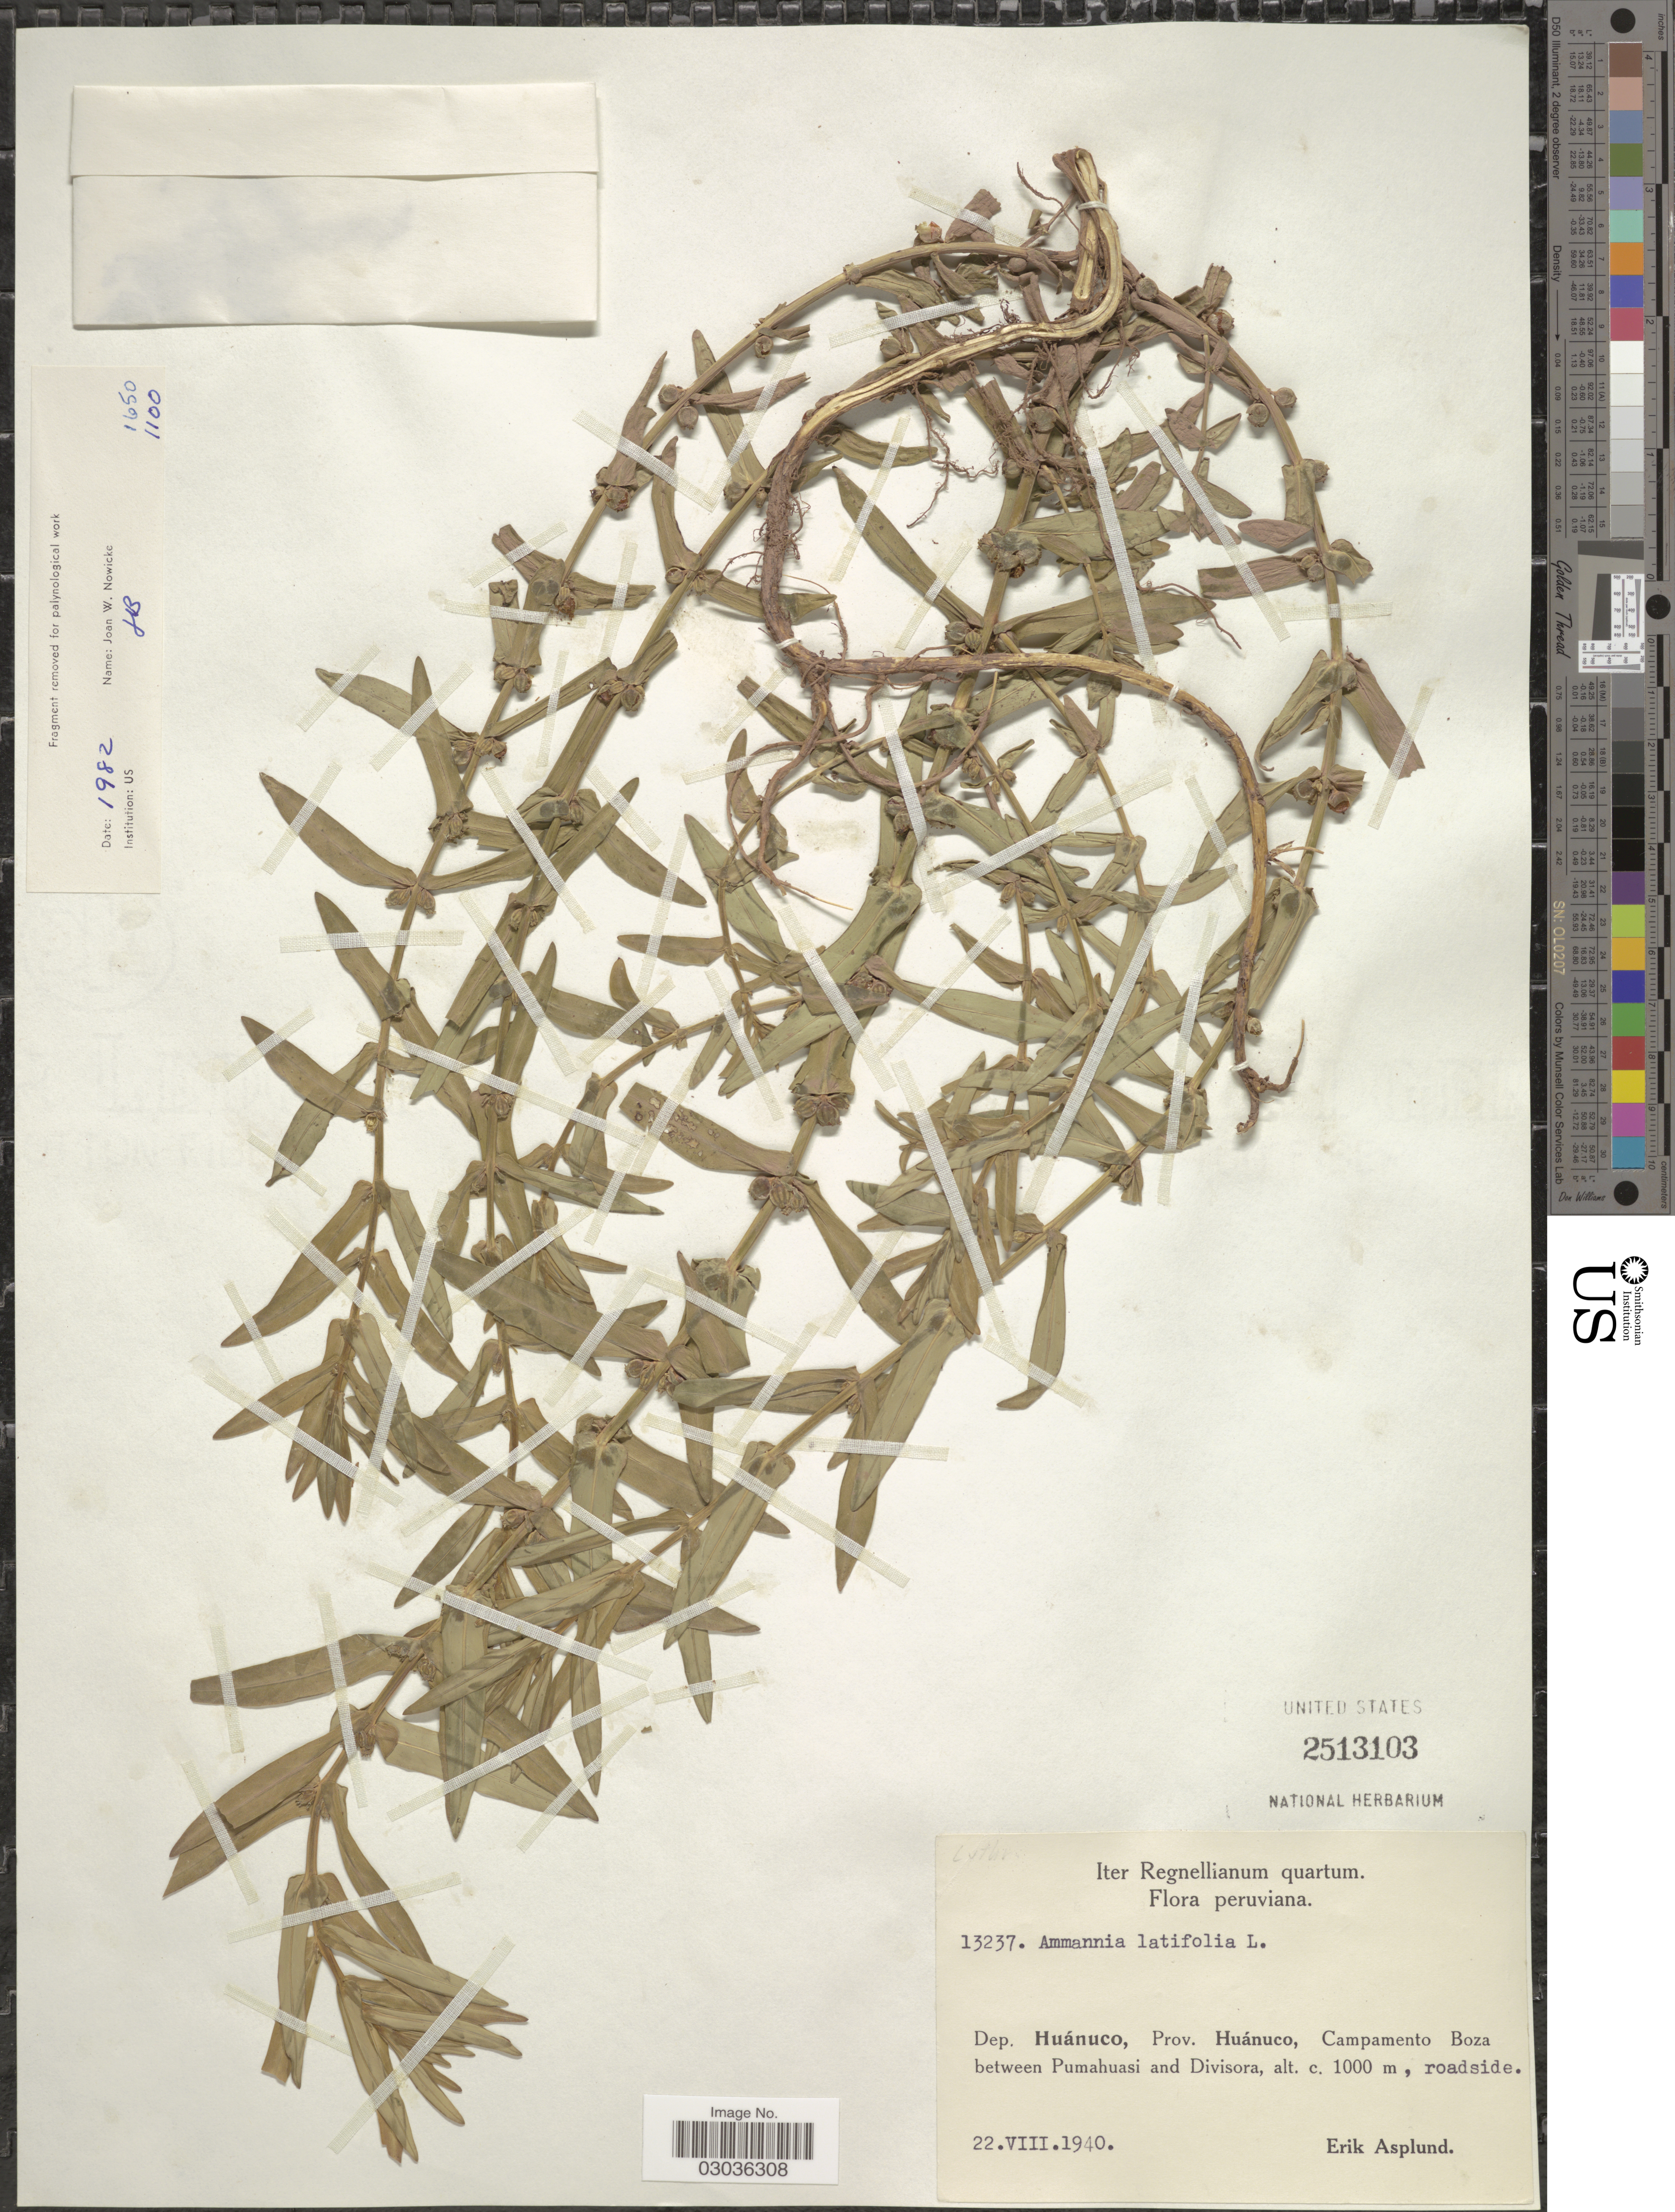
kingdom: Plantae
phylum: Tracheophyta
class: Magnoliopsida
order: Myrtales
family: Lythraceae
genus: Ammannia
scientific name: Ammannia latifolia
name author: L.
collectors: E. Asplund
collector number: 13237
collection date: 1940-08-22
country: Peru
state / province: Huánuco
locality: Dep. Huánuco, Prov. Huánuco, Campamento Boza between Punahuasi and Divisoria.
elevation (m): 1000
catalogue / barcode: US 2513103